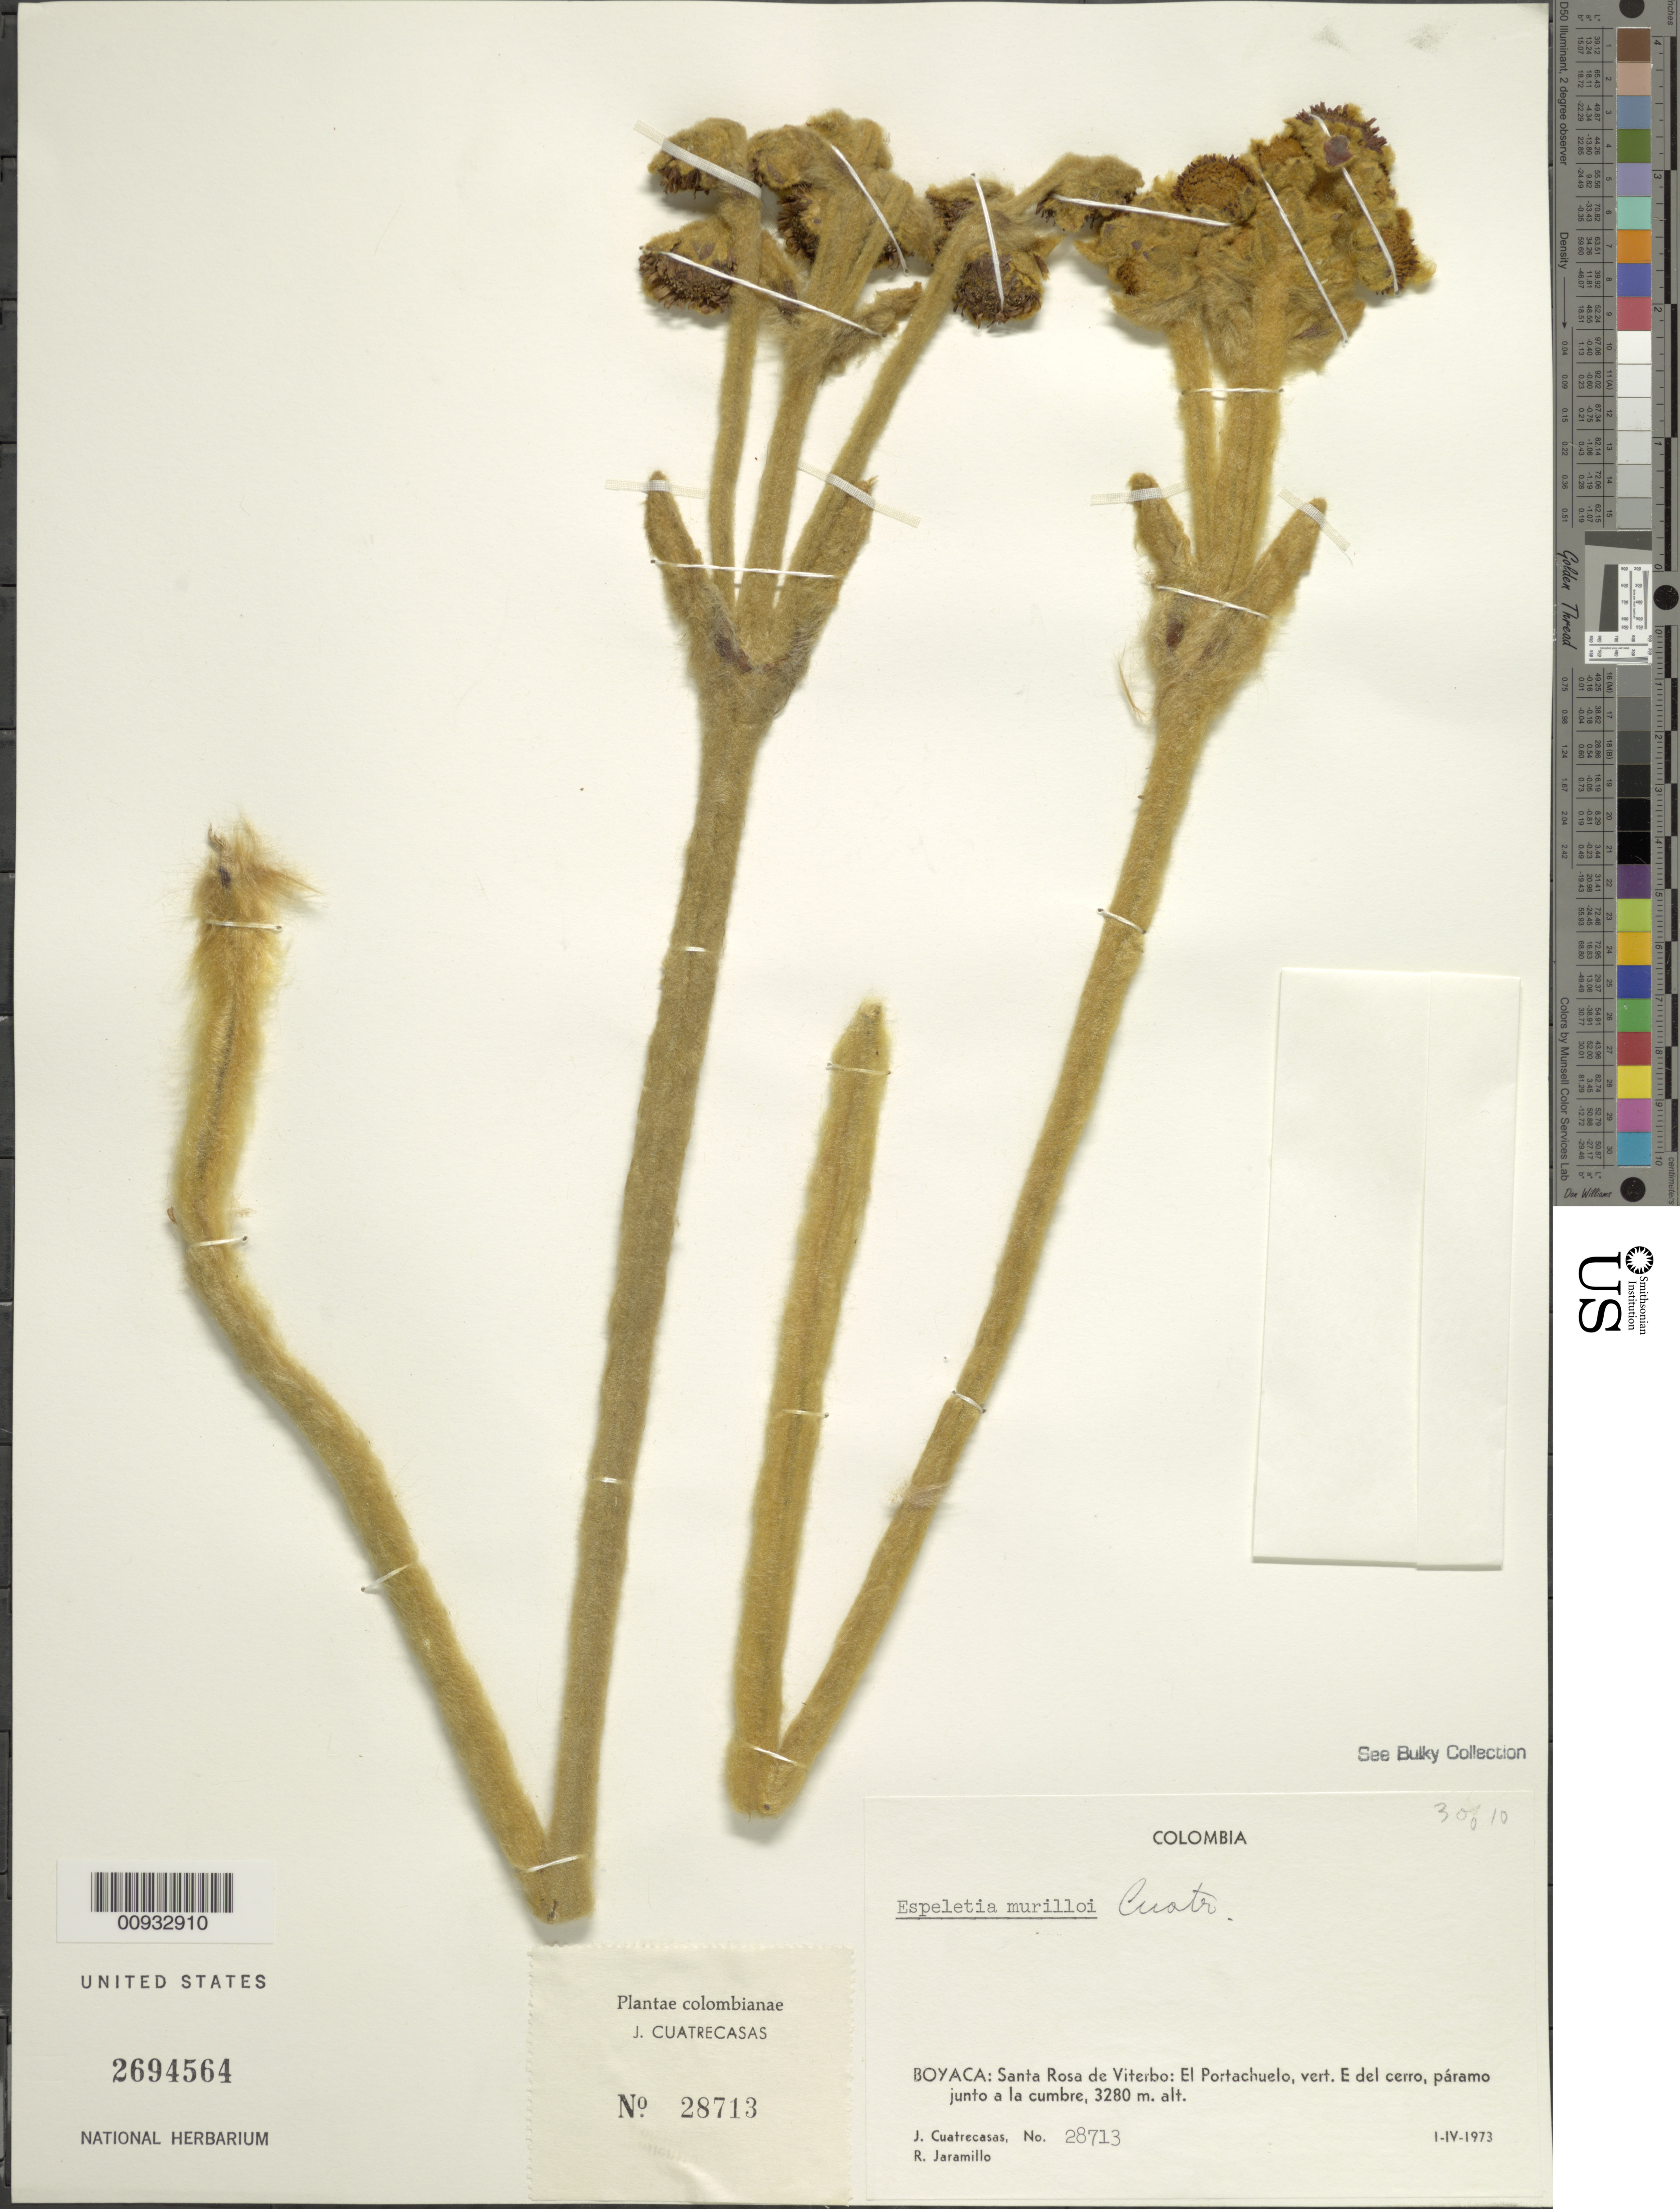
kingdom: Plantae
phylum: Tracheophyta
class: Magnoliopsida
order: Asterales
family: Asteraceae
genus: Espeletia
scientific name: Espeletia murilloi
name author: Cuatrec.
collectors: J. Cuatrecasas & R. Jaramillo M.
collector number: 28713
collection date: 1973-04-01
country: Colombia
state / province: Boyacá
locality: Santa Rosa de Viterbo, El Portachuelo, vert. E del cerro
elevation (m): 3280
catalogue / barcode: US 2694564